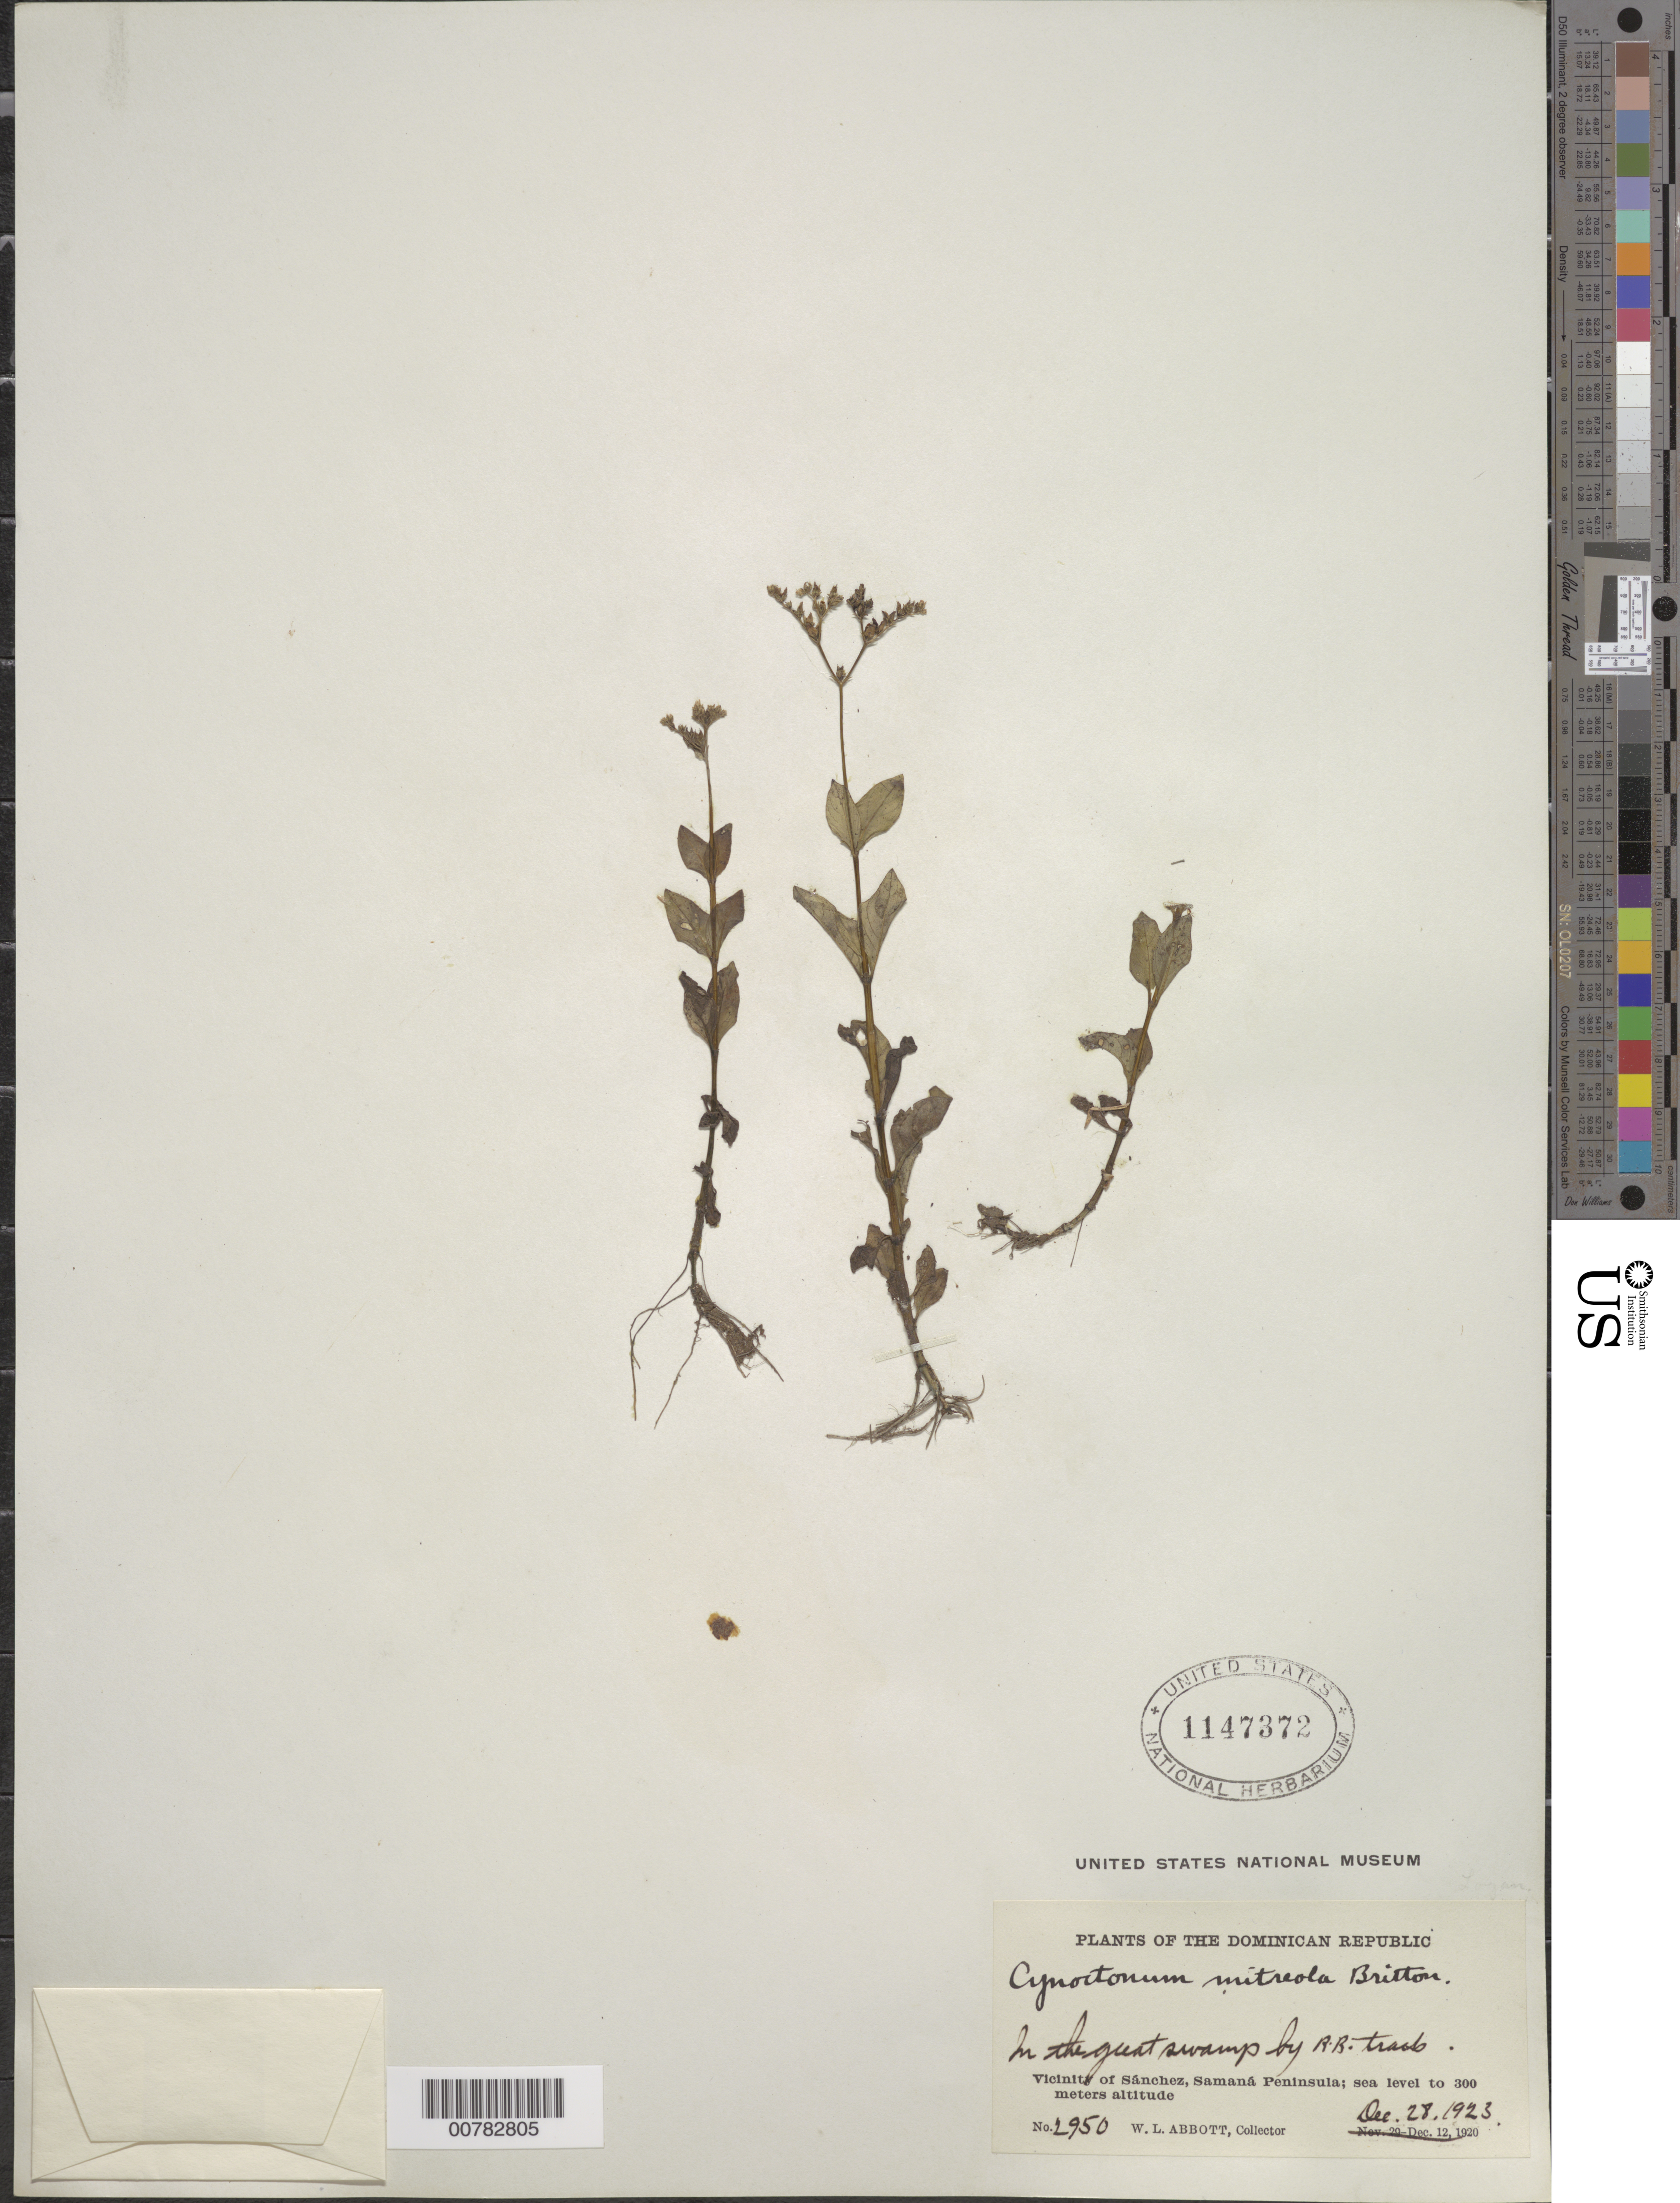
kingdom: Plantae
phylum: Tracheophyta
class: Magnoliopsida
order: Gentianales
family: Loganiaceae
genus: Mitreola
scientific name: Mitreola petiolata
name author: (J.F. Gmel.) Torr. & A. Gray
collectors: W. L. Abbott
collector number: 2950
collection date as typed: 28 Dec 1923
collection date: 1923-12-28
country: Dominican Republic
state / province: Samana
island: Hispaniola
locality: Vicinity of Sánchez, Samaná Peninsula, R.R. track.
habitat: In the great swamps.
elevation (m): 0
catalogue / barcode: US 1147372